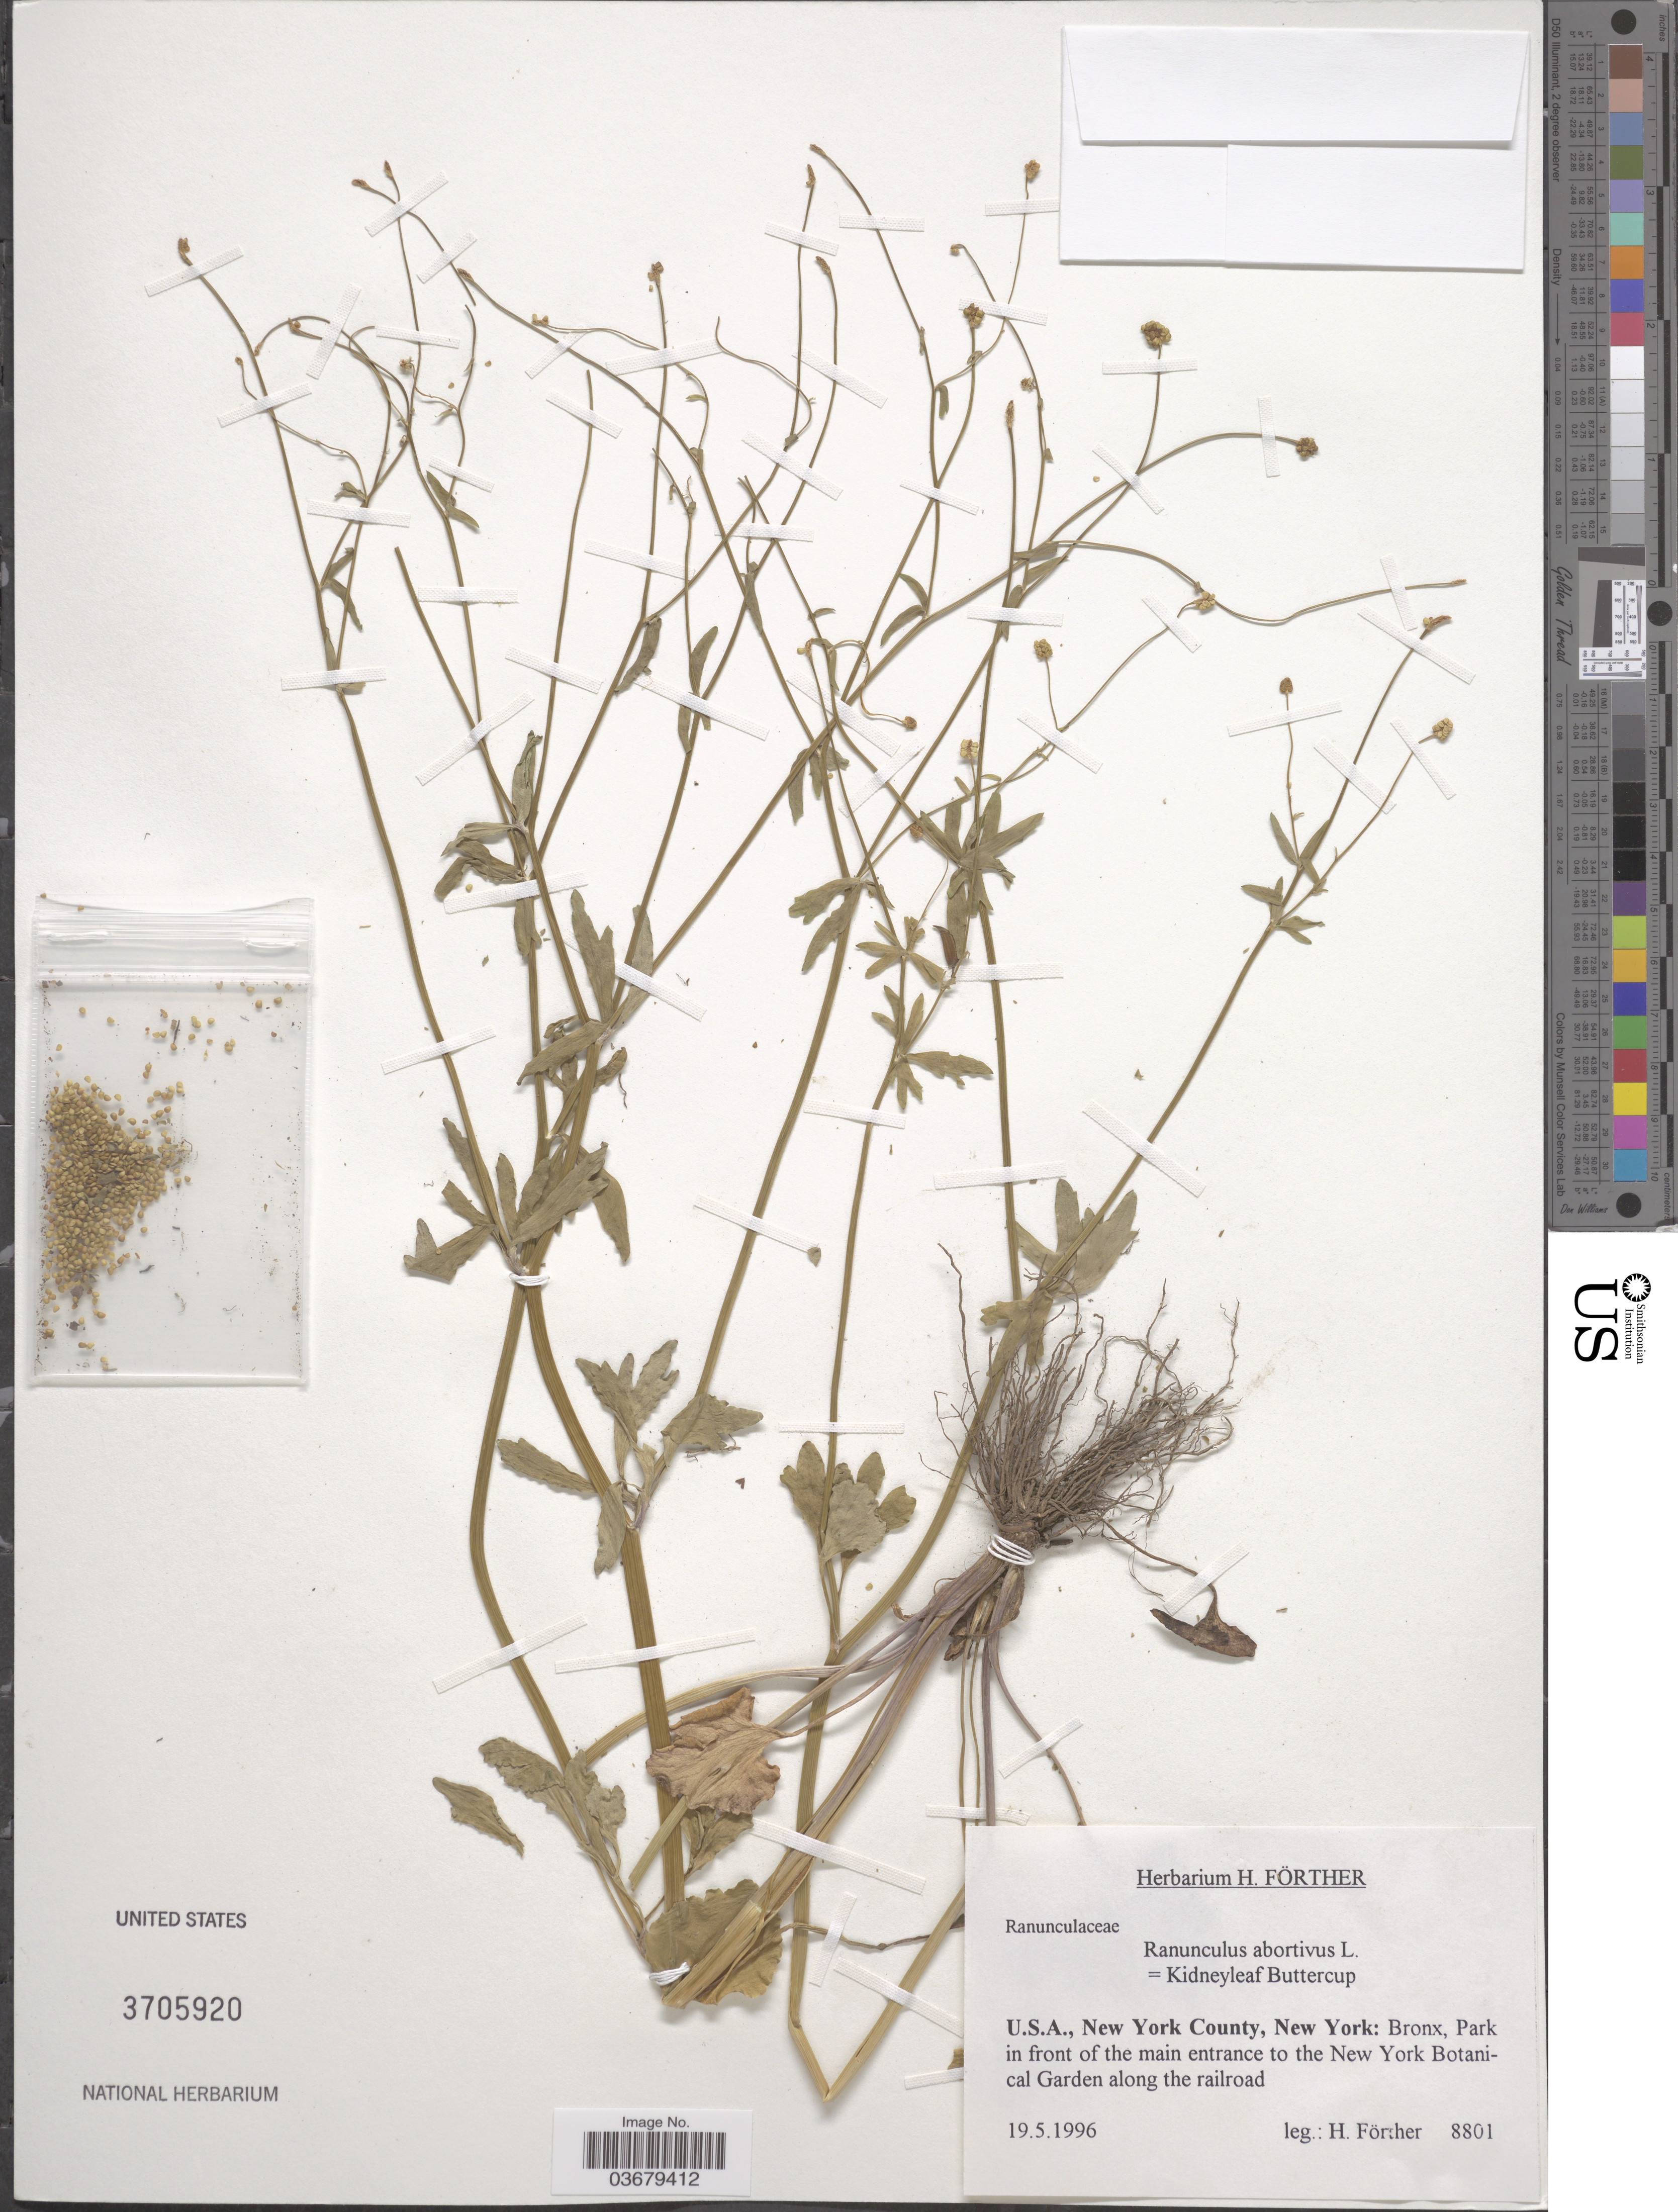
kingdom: Plantae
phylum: Tracheophyta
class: Magnoliopsida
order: Ranunculales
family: Ranunculaceae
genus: Ranunculus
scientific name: Ranunculus abortivus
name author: L.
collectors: H. Förther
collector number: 8801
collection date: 1996-05-19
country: United States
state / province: New York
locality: New York County: Bronx, Park in front of the main entrance to the New York Botanical Garden along the railroad.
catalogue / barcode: US 3705920